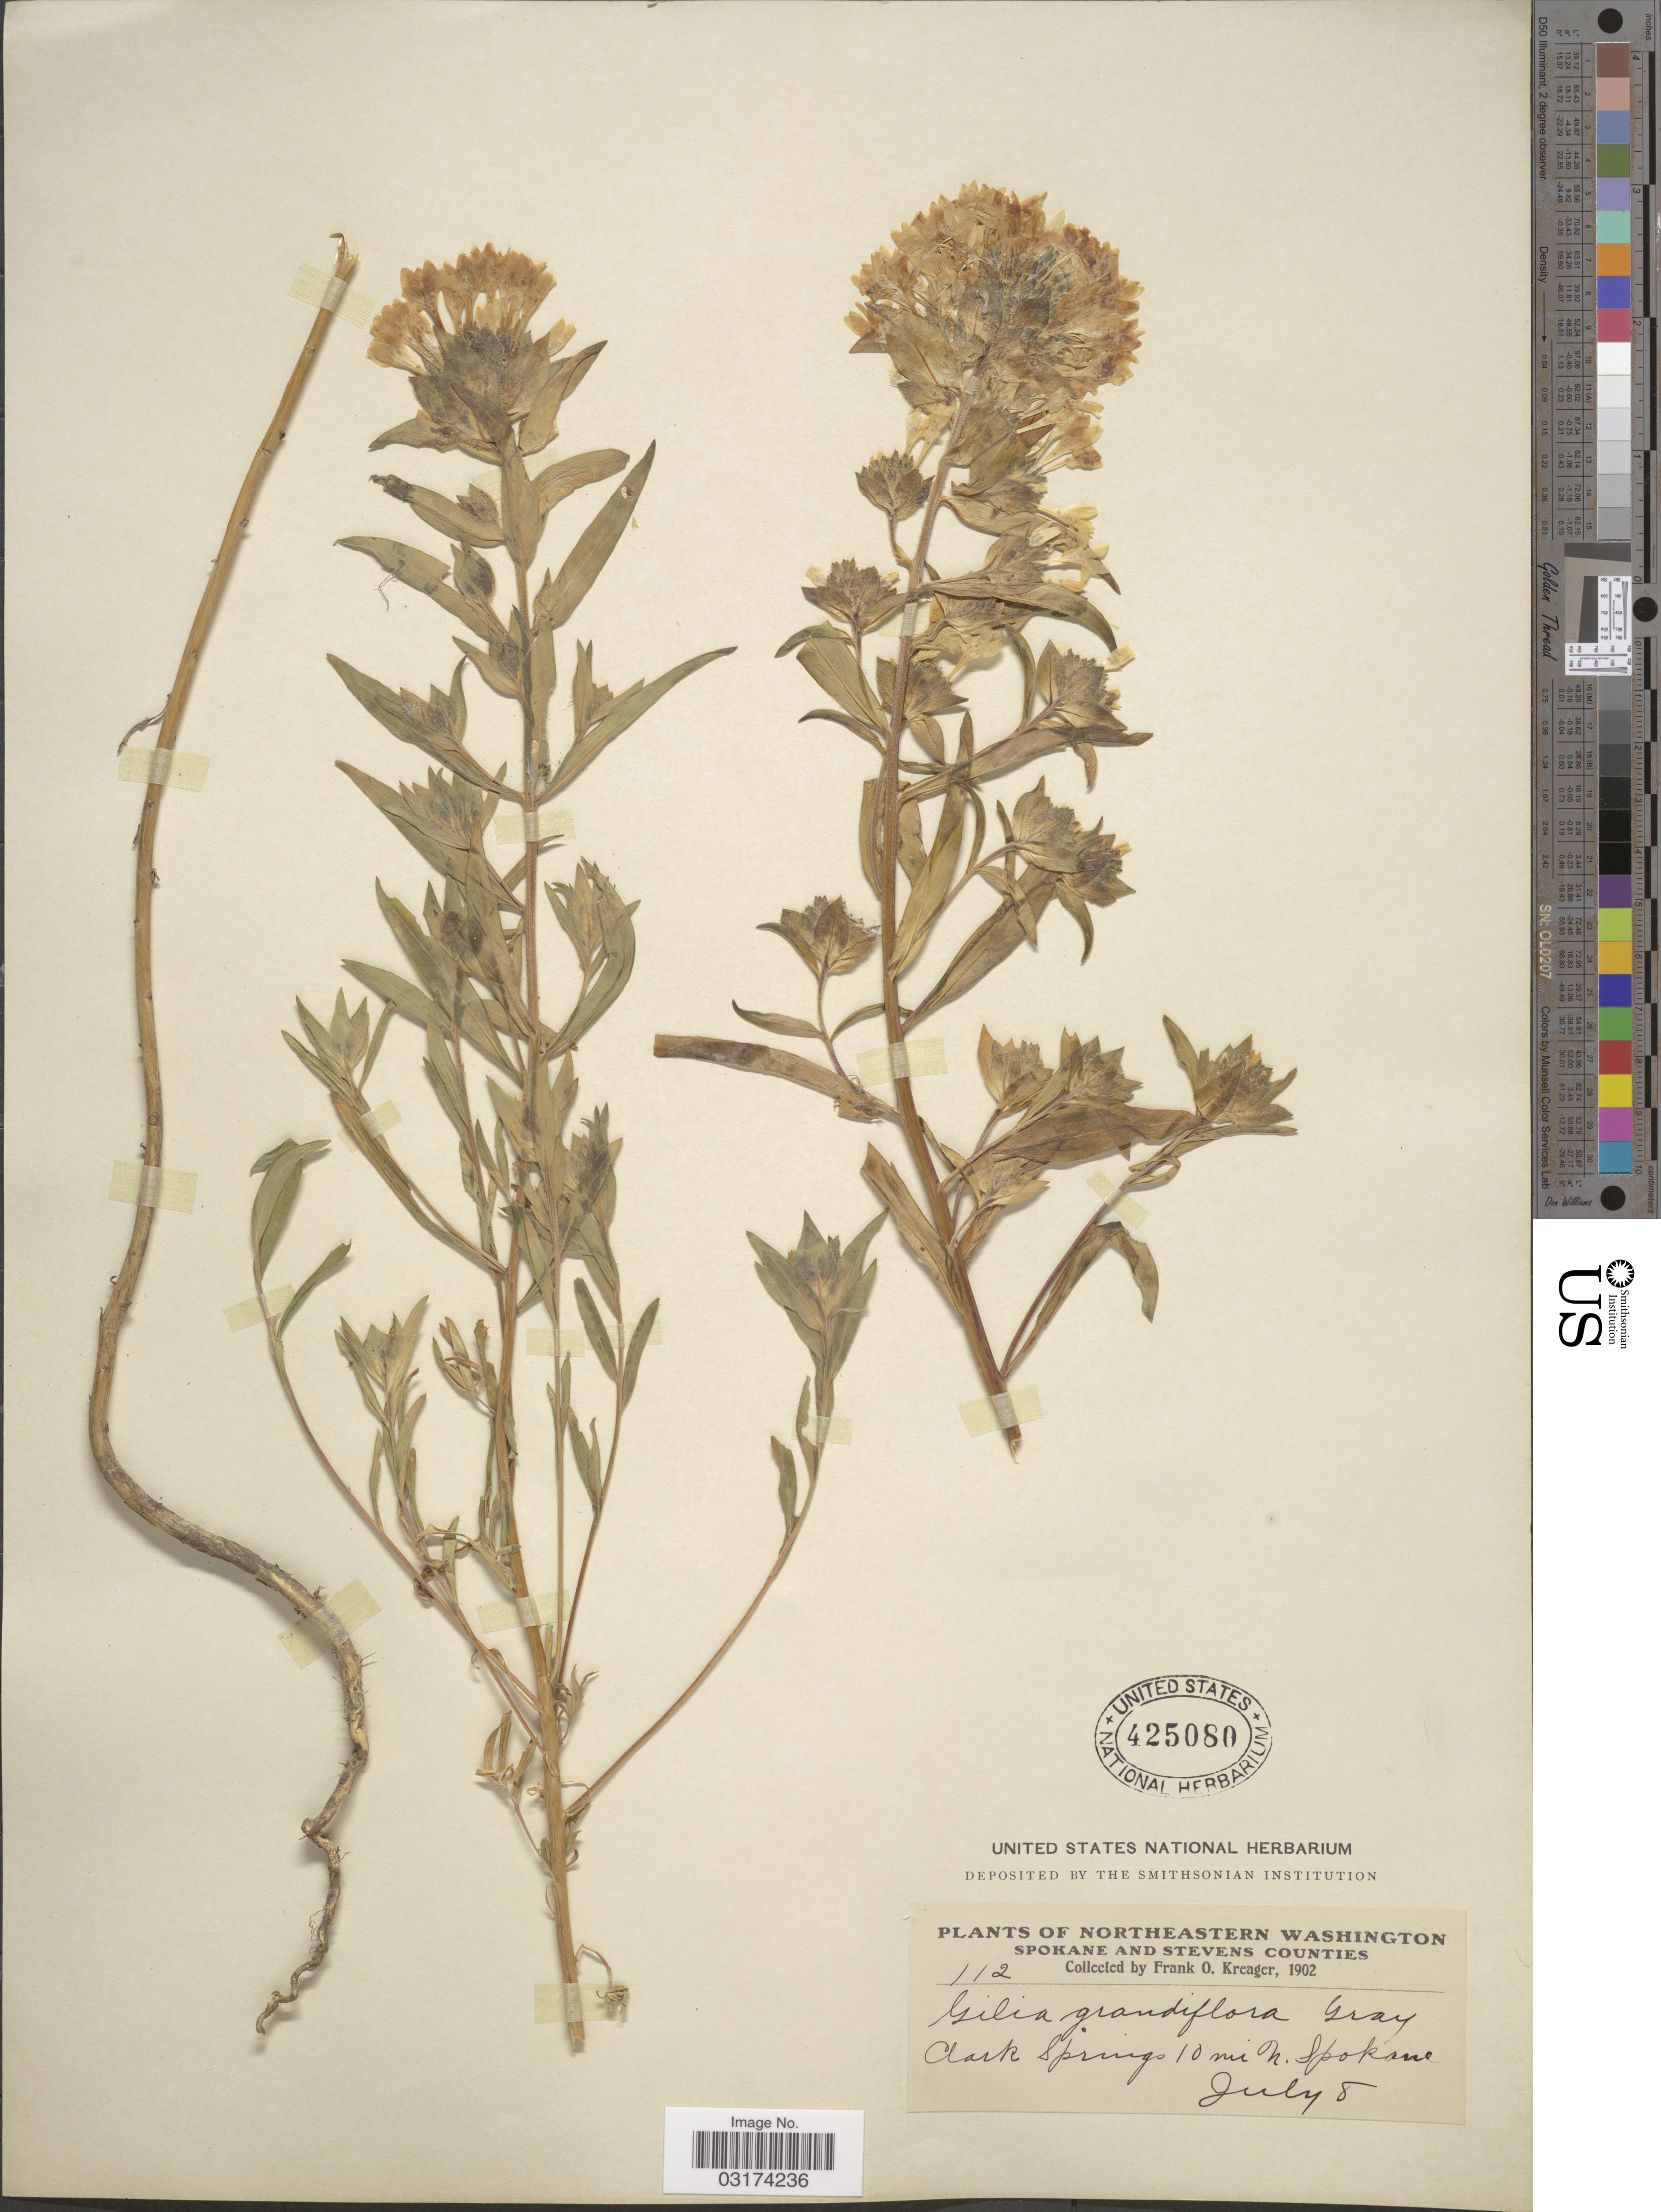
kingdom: Plantae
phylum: Tracheophyta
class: Magnoliopsida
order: Ericales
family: Polemoniaceae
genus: Collomia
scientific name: Collomia grandiflora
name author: Douglas ex Lindl.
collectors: F. Kreager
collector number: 112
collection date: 1902-07-08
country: United States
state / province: Washington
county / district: Spokane / Stevens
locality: Northeastern Washington. Spokane and Stevens Counties. Clark Springs 10 mi N. Spokane.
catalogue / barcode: US 425080